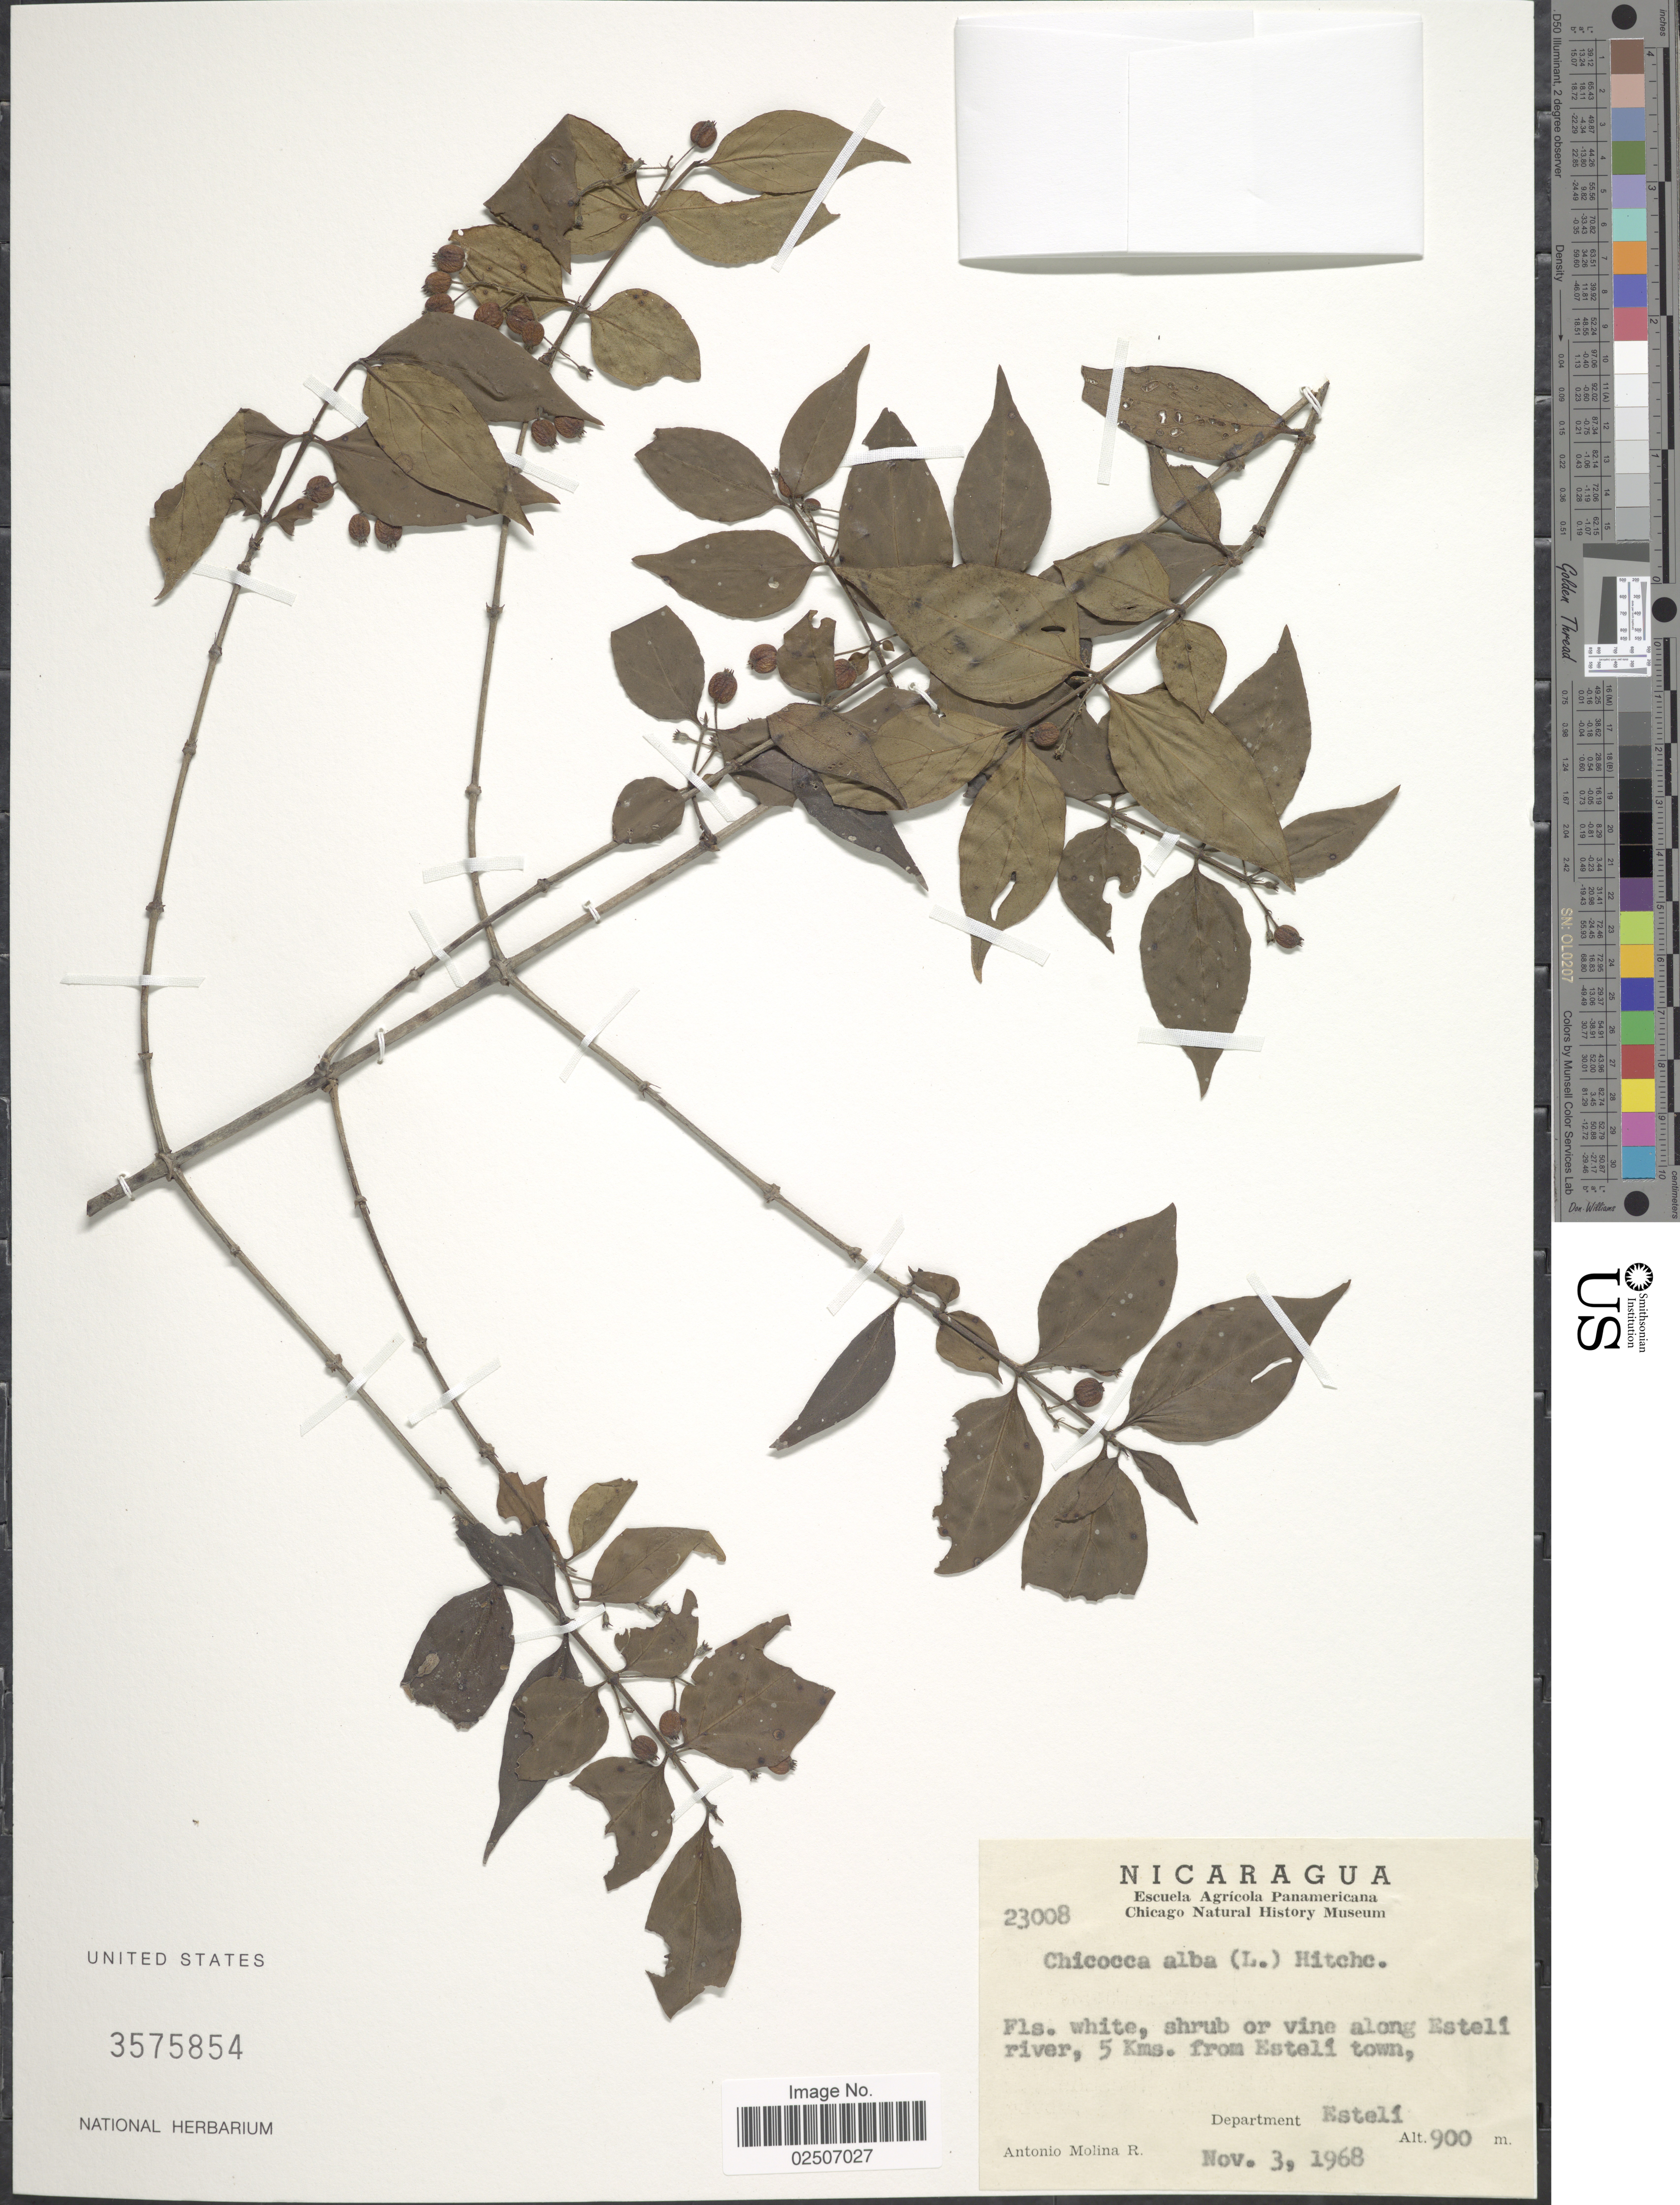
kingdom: Plantae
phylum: Tracheophyta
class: Magnoliopsida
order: Gentianales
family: Rubiaceae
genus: Chiococca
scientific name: Chiococca alba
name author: (L.) Hitchc.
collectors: A. Molina R.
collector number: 23008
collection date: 1968-11-03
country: Nicaragua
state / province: Esteli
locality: Shrub or vine along Esteli river, 5 Kms. from Esteli town, Department Esteli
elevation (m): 900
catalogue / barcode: US 3575854